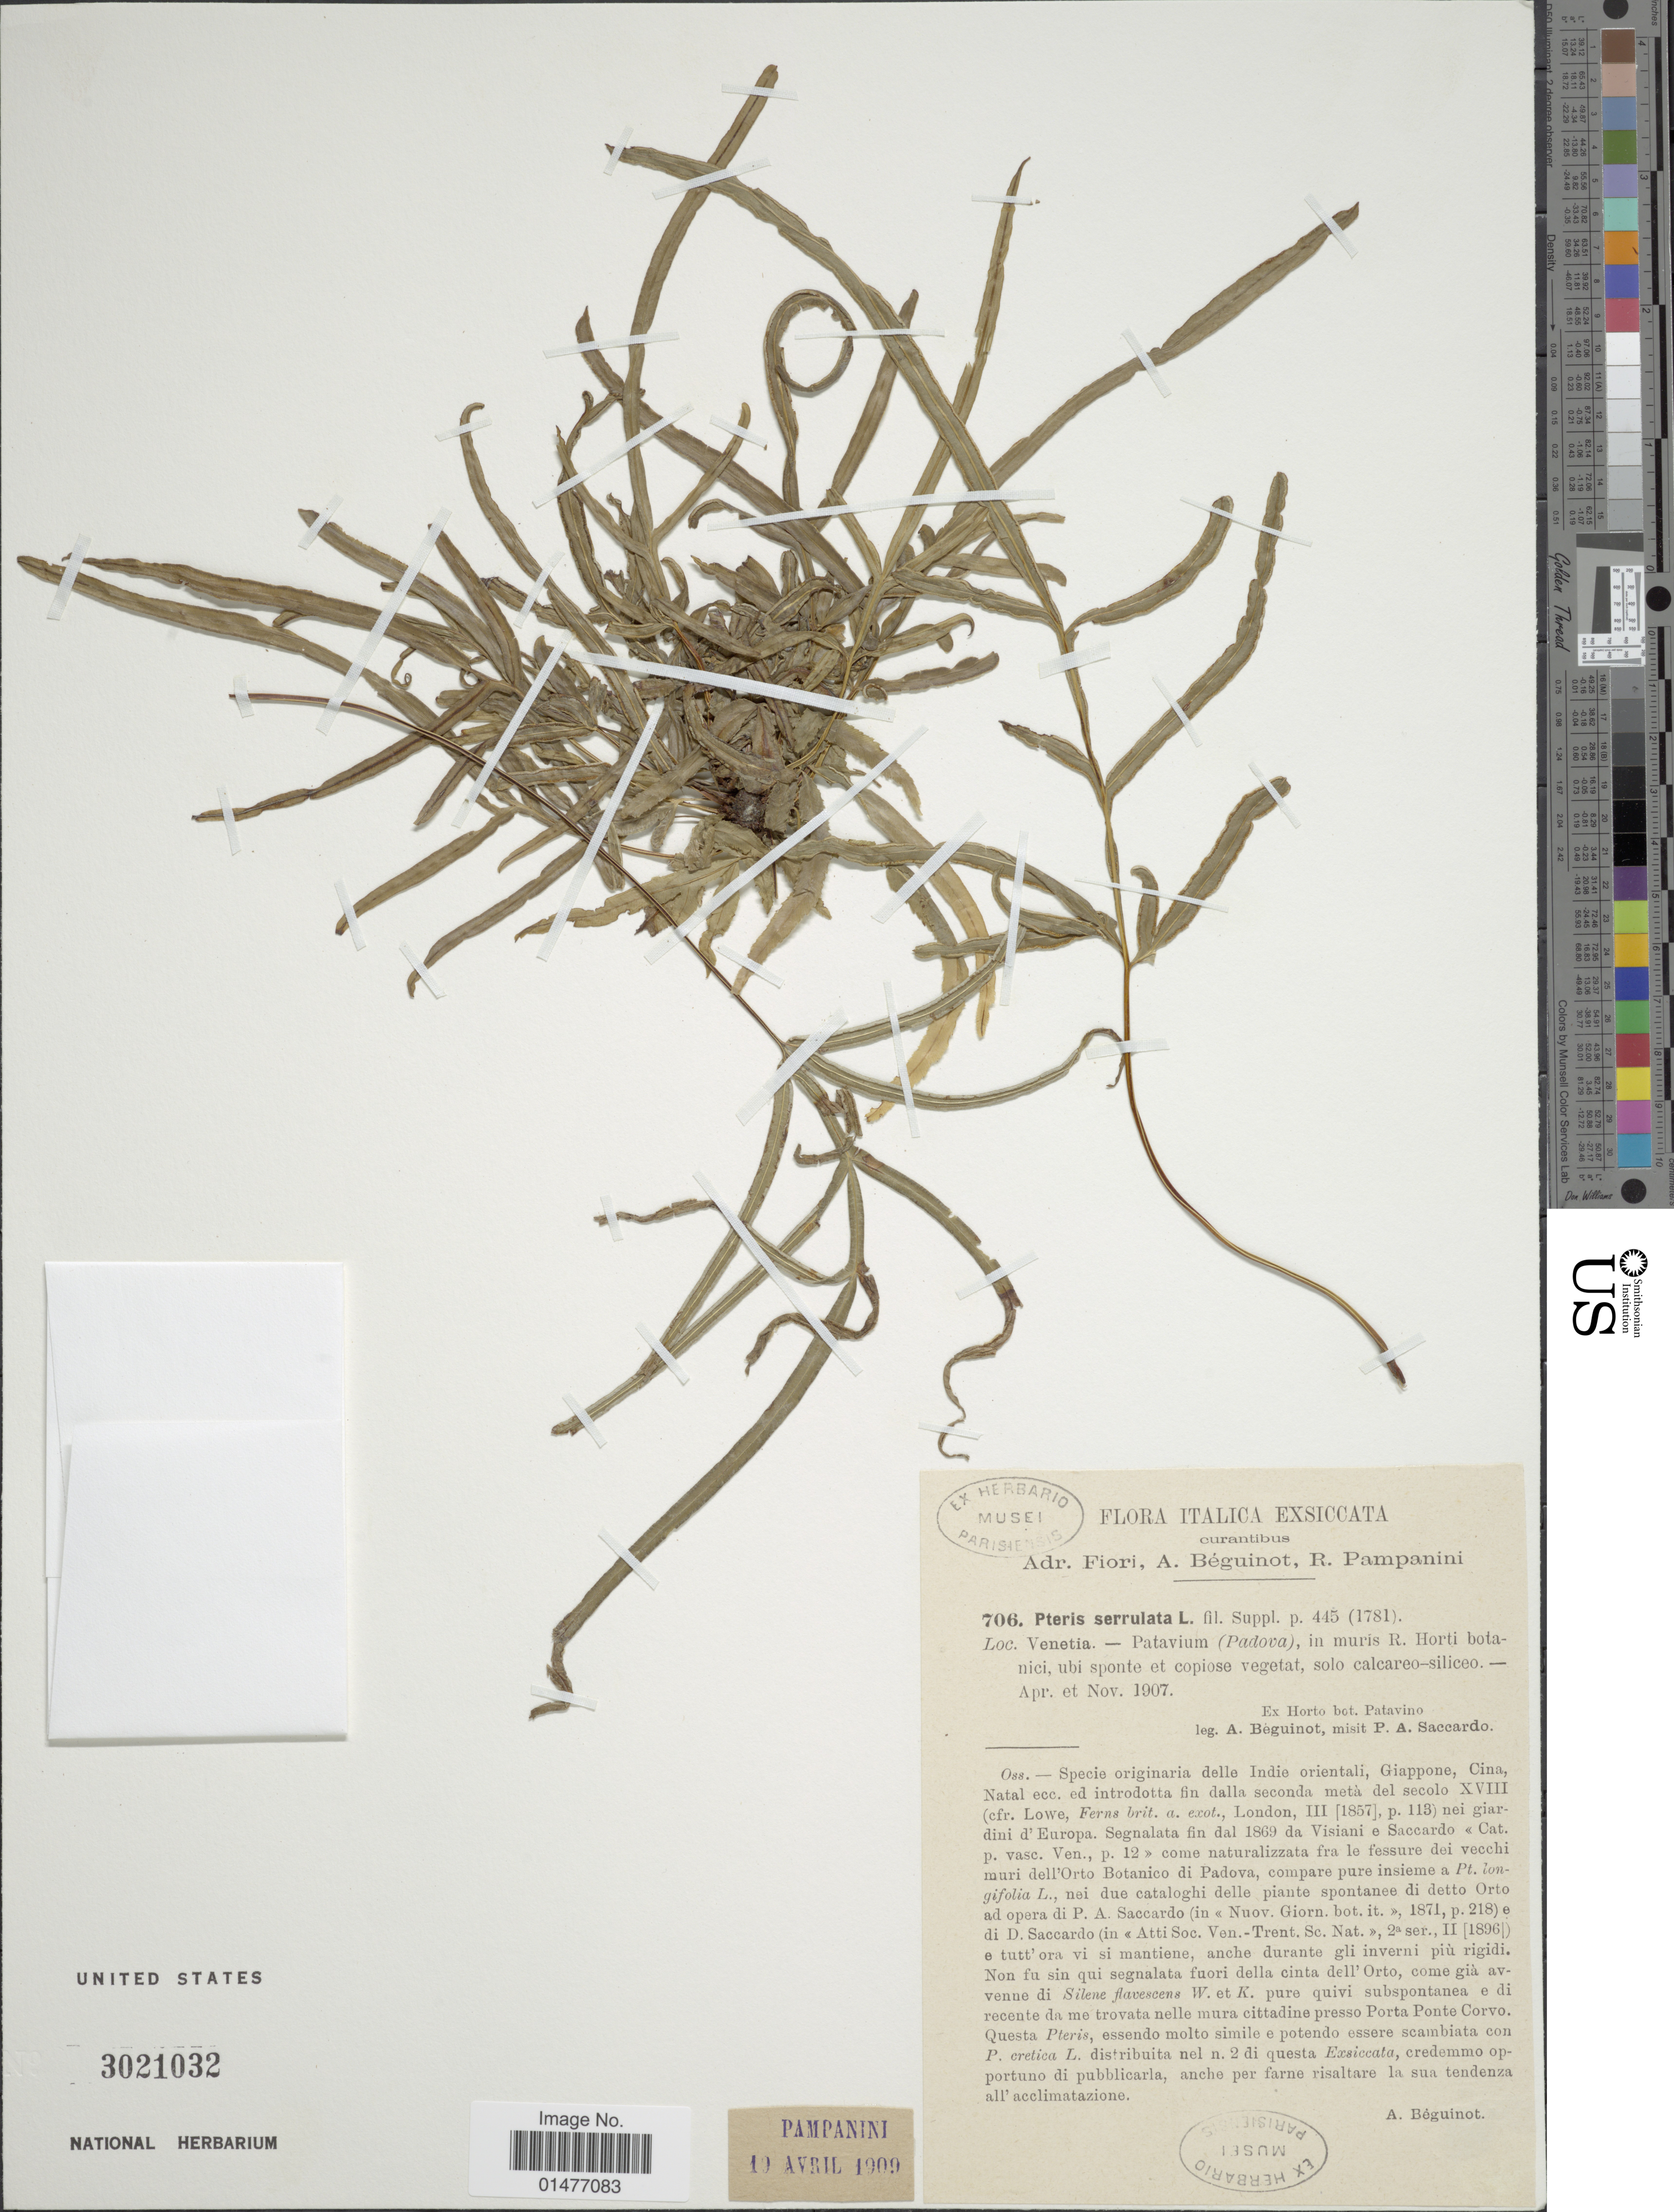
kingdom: Plantae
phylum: Tracheophyta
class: Polypodiopsida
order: Polypodiales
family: Pteridaceae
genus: Pteris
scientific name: Pteris multifida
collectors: A. Béguinot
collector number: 706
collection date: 1907-04/1907-11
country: Italy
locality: Venetia - Patavium (Padova), in muris R. Horti botranici, ubi sponte et copiose vegetat, solo calcareo-siliceo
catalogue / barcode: US 3021032